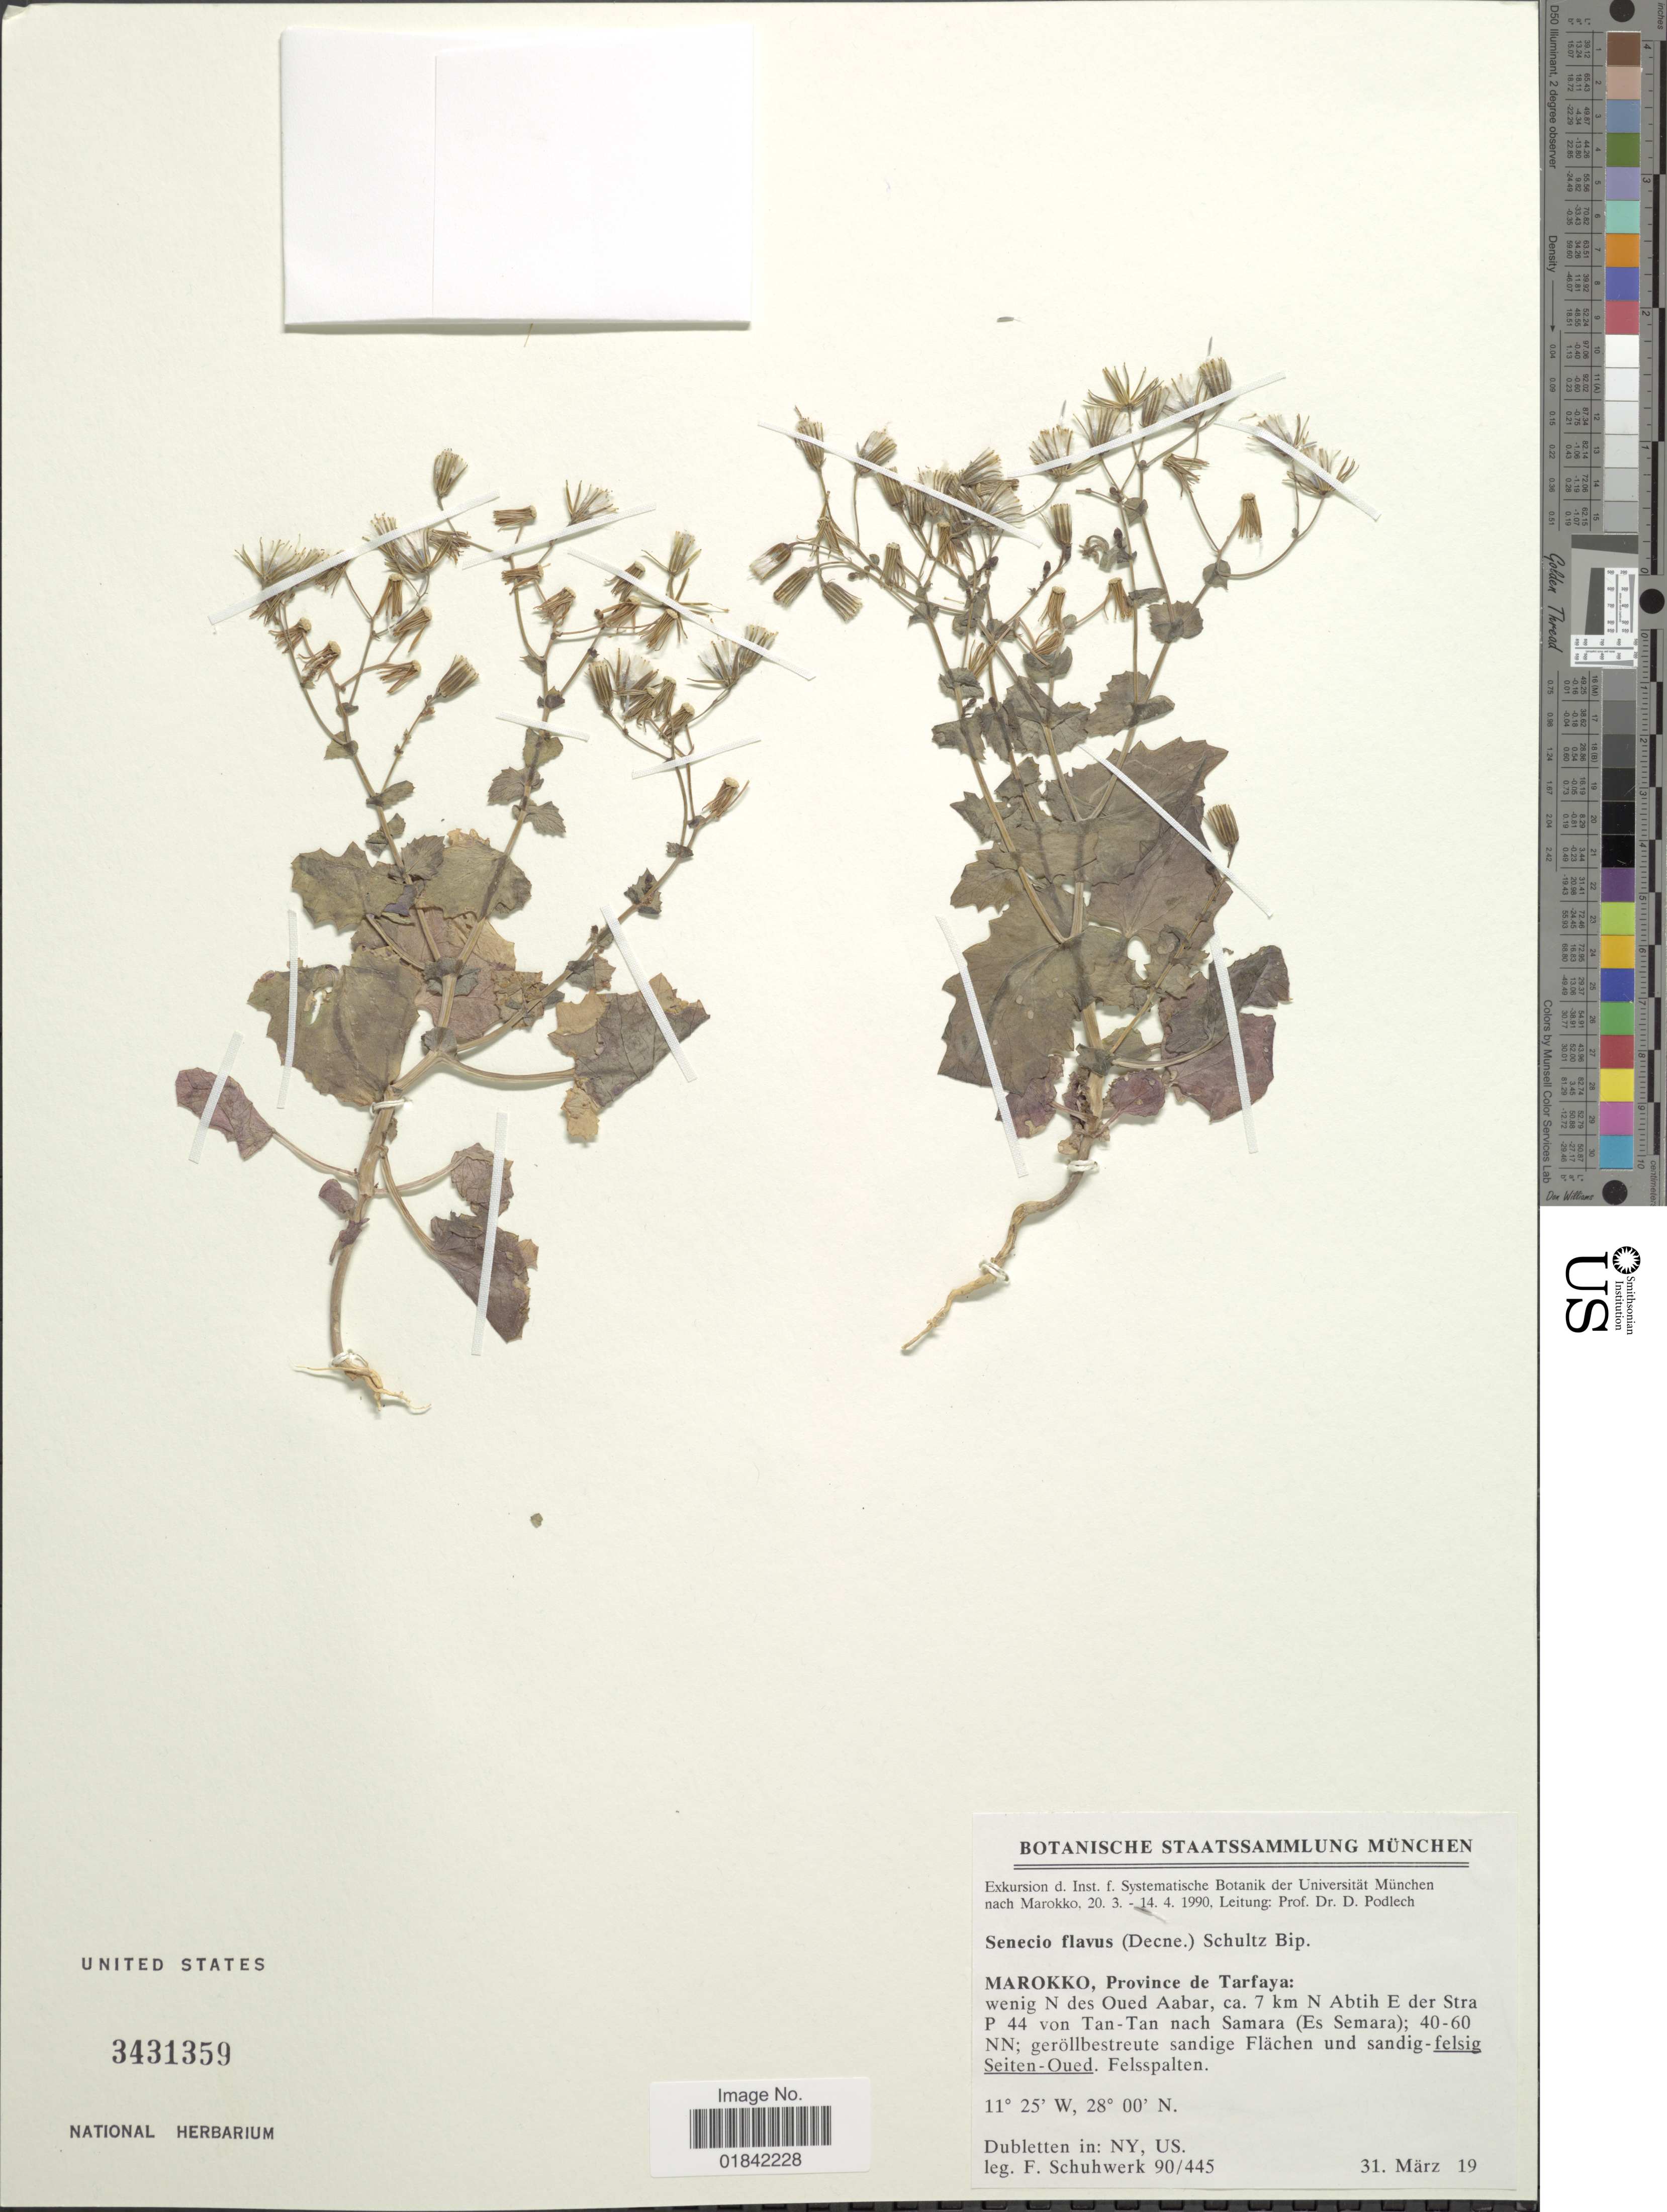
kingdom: Plantae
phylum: Tracheophyta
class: Magnoliopsida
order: Asterales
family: Asteraceae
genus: Senecio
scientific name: Senecio flavus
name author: (Decne.) Sch. Bip.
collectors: Schuhwerk, F.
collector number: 90/445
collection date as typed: Transcribed d/m/y: 31/3/19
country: Morocco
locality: Province de Tarfaya: wenig N des Oued Aabar, ca. 7 km N Abtih E der Stra P 44 von Tan-Tan nach Samara (Es Samara); 40- 60 NN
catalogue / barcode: US 3431359